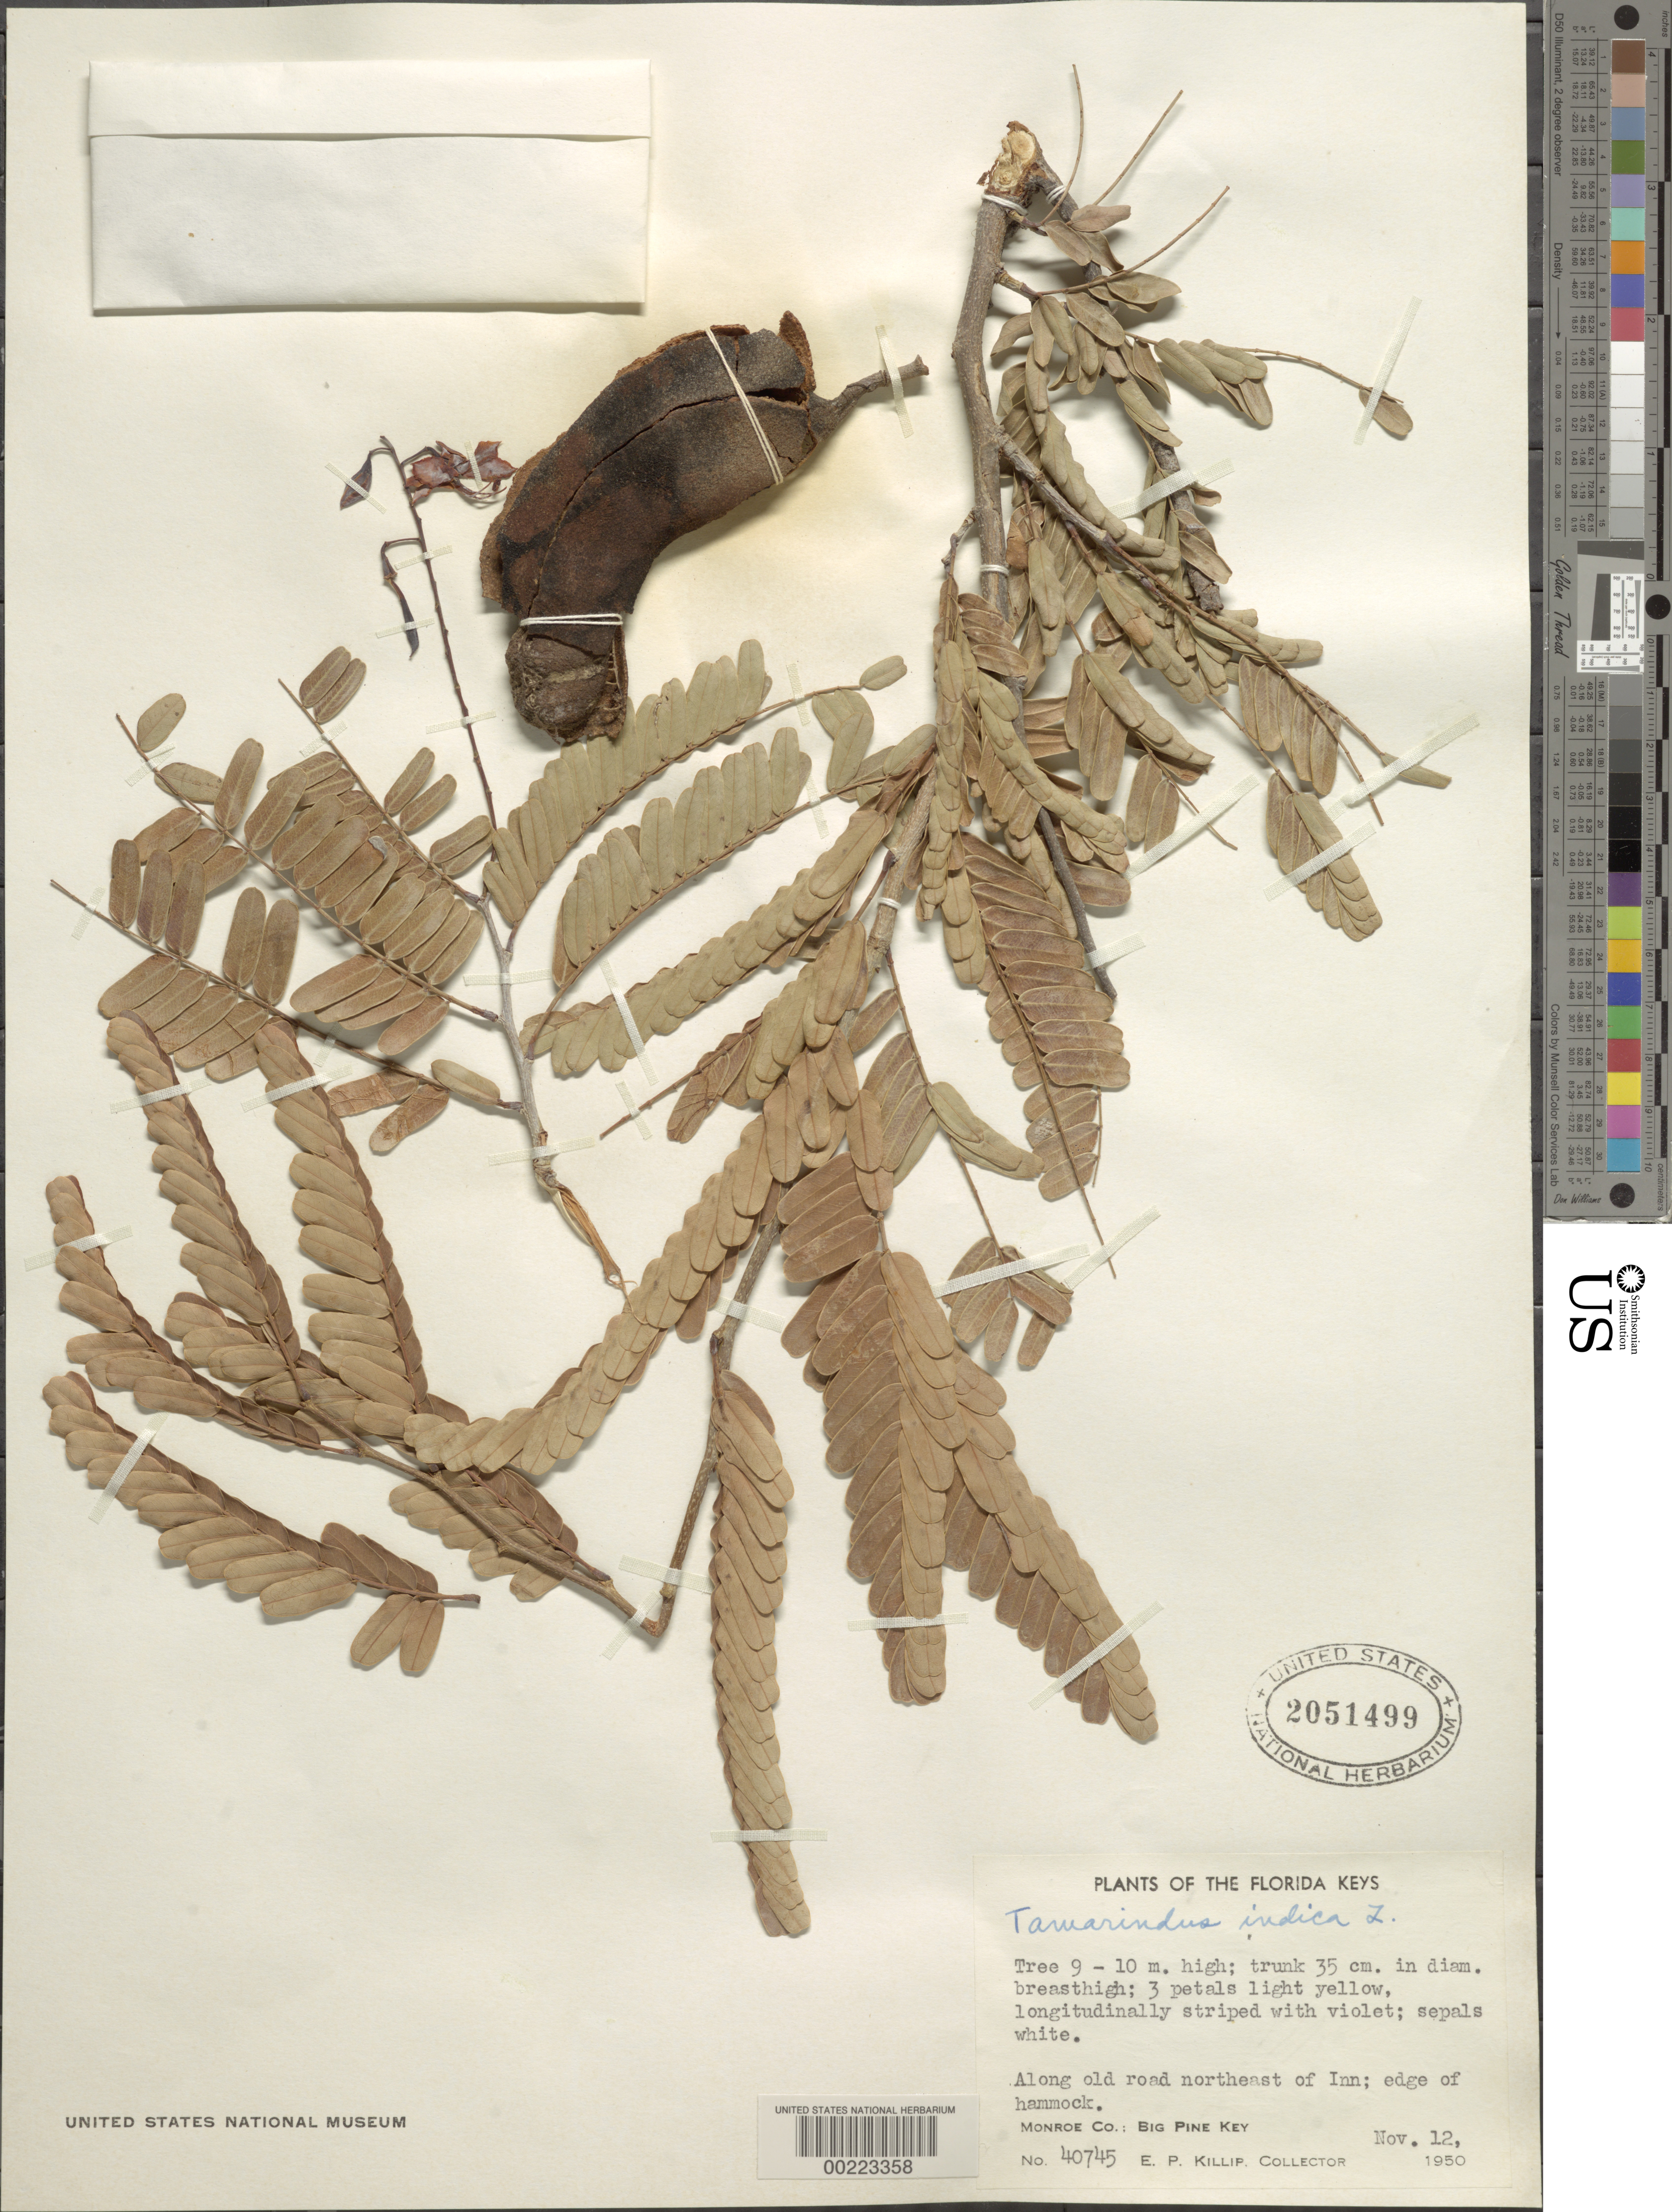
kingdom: Plantae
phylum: Tracheophyta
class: Magnoliopsida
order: Fabales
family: Fabaceae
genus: Tamarindus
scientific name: Tamarindus indica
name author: L.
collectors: E. P. Killip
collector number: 40745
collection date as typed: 12 Nov 1950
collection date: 1950-11-12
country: United States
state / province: Florida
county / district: Monroe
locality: Big pine key, along road ne of inn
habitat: Edge of hammock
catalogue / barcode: US 2051499